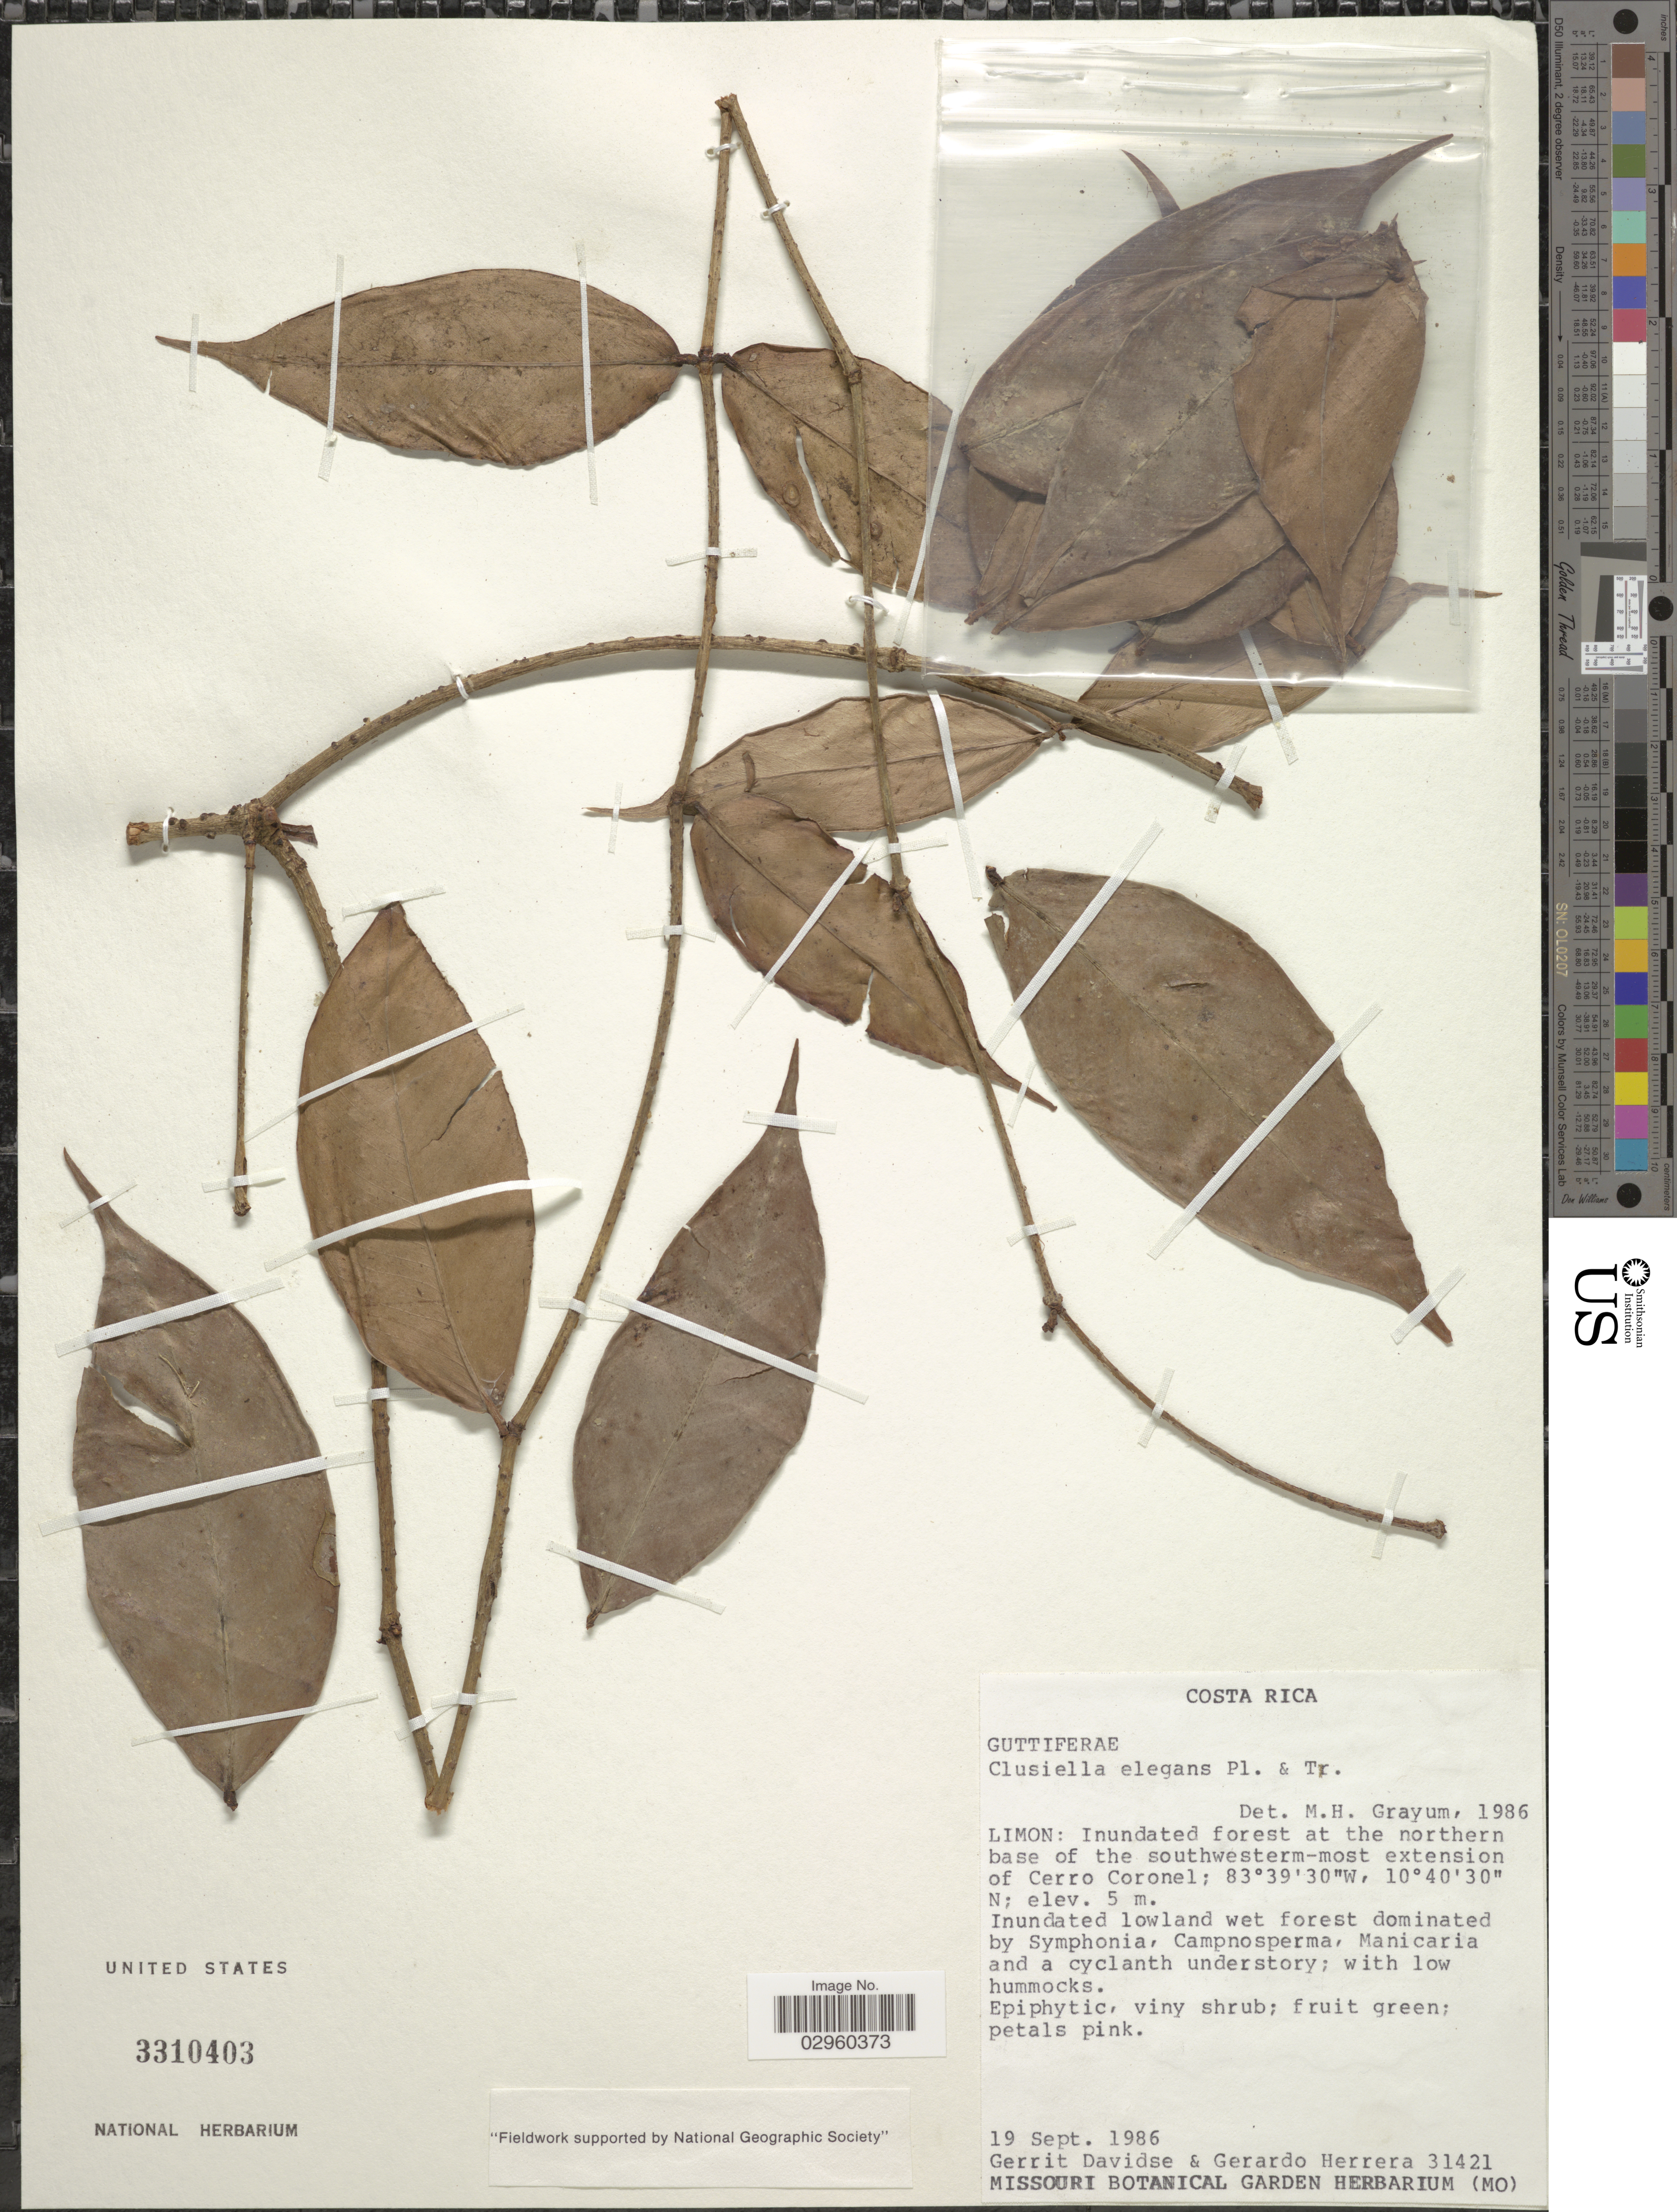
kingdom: Plantae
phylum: Tracheophyta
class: Magnoliopsida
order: Malpighiales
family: Calophyllaceae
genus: Clusiella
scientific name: Clusiella elegans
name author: Planch. & Triana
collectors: G. Davidse & G. Herrera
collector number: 31421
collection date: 1986-09-19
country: Costa Rica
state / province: Limón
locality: Inundated forest at the northern base of the southwestern-most extension of Cerro Coronel.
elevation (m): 5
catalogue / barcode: US 3310403